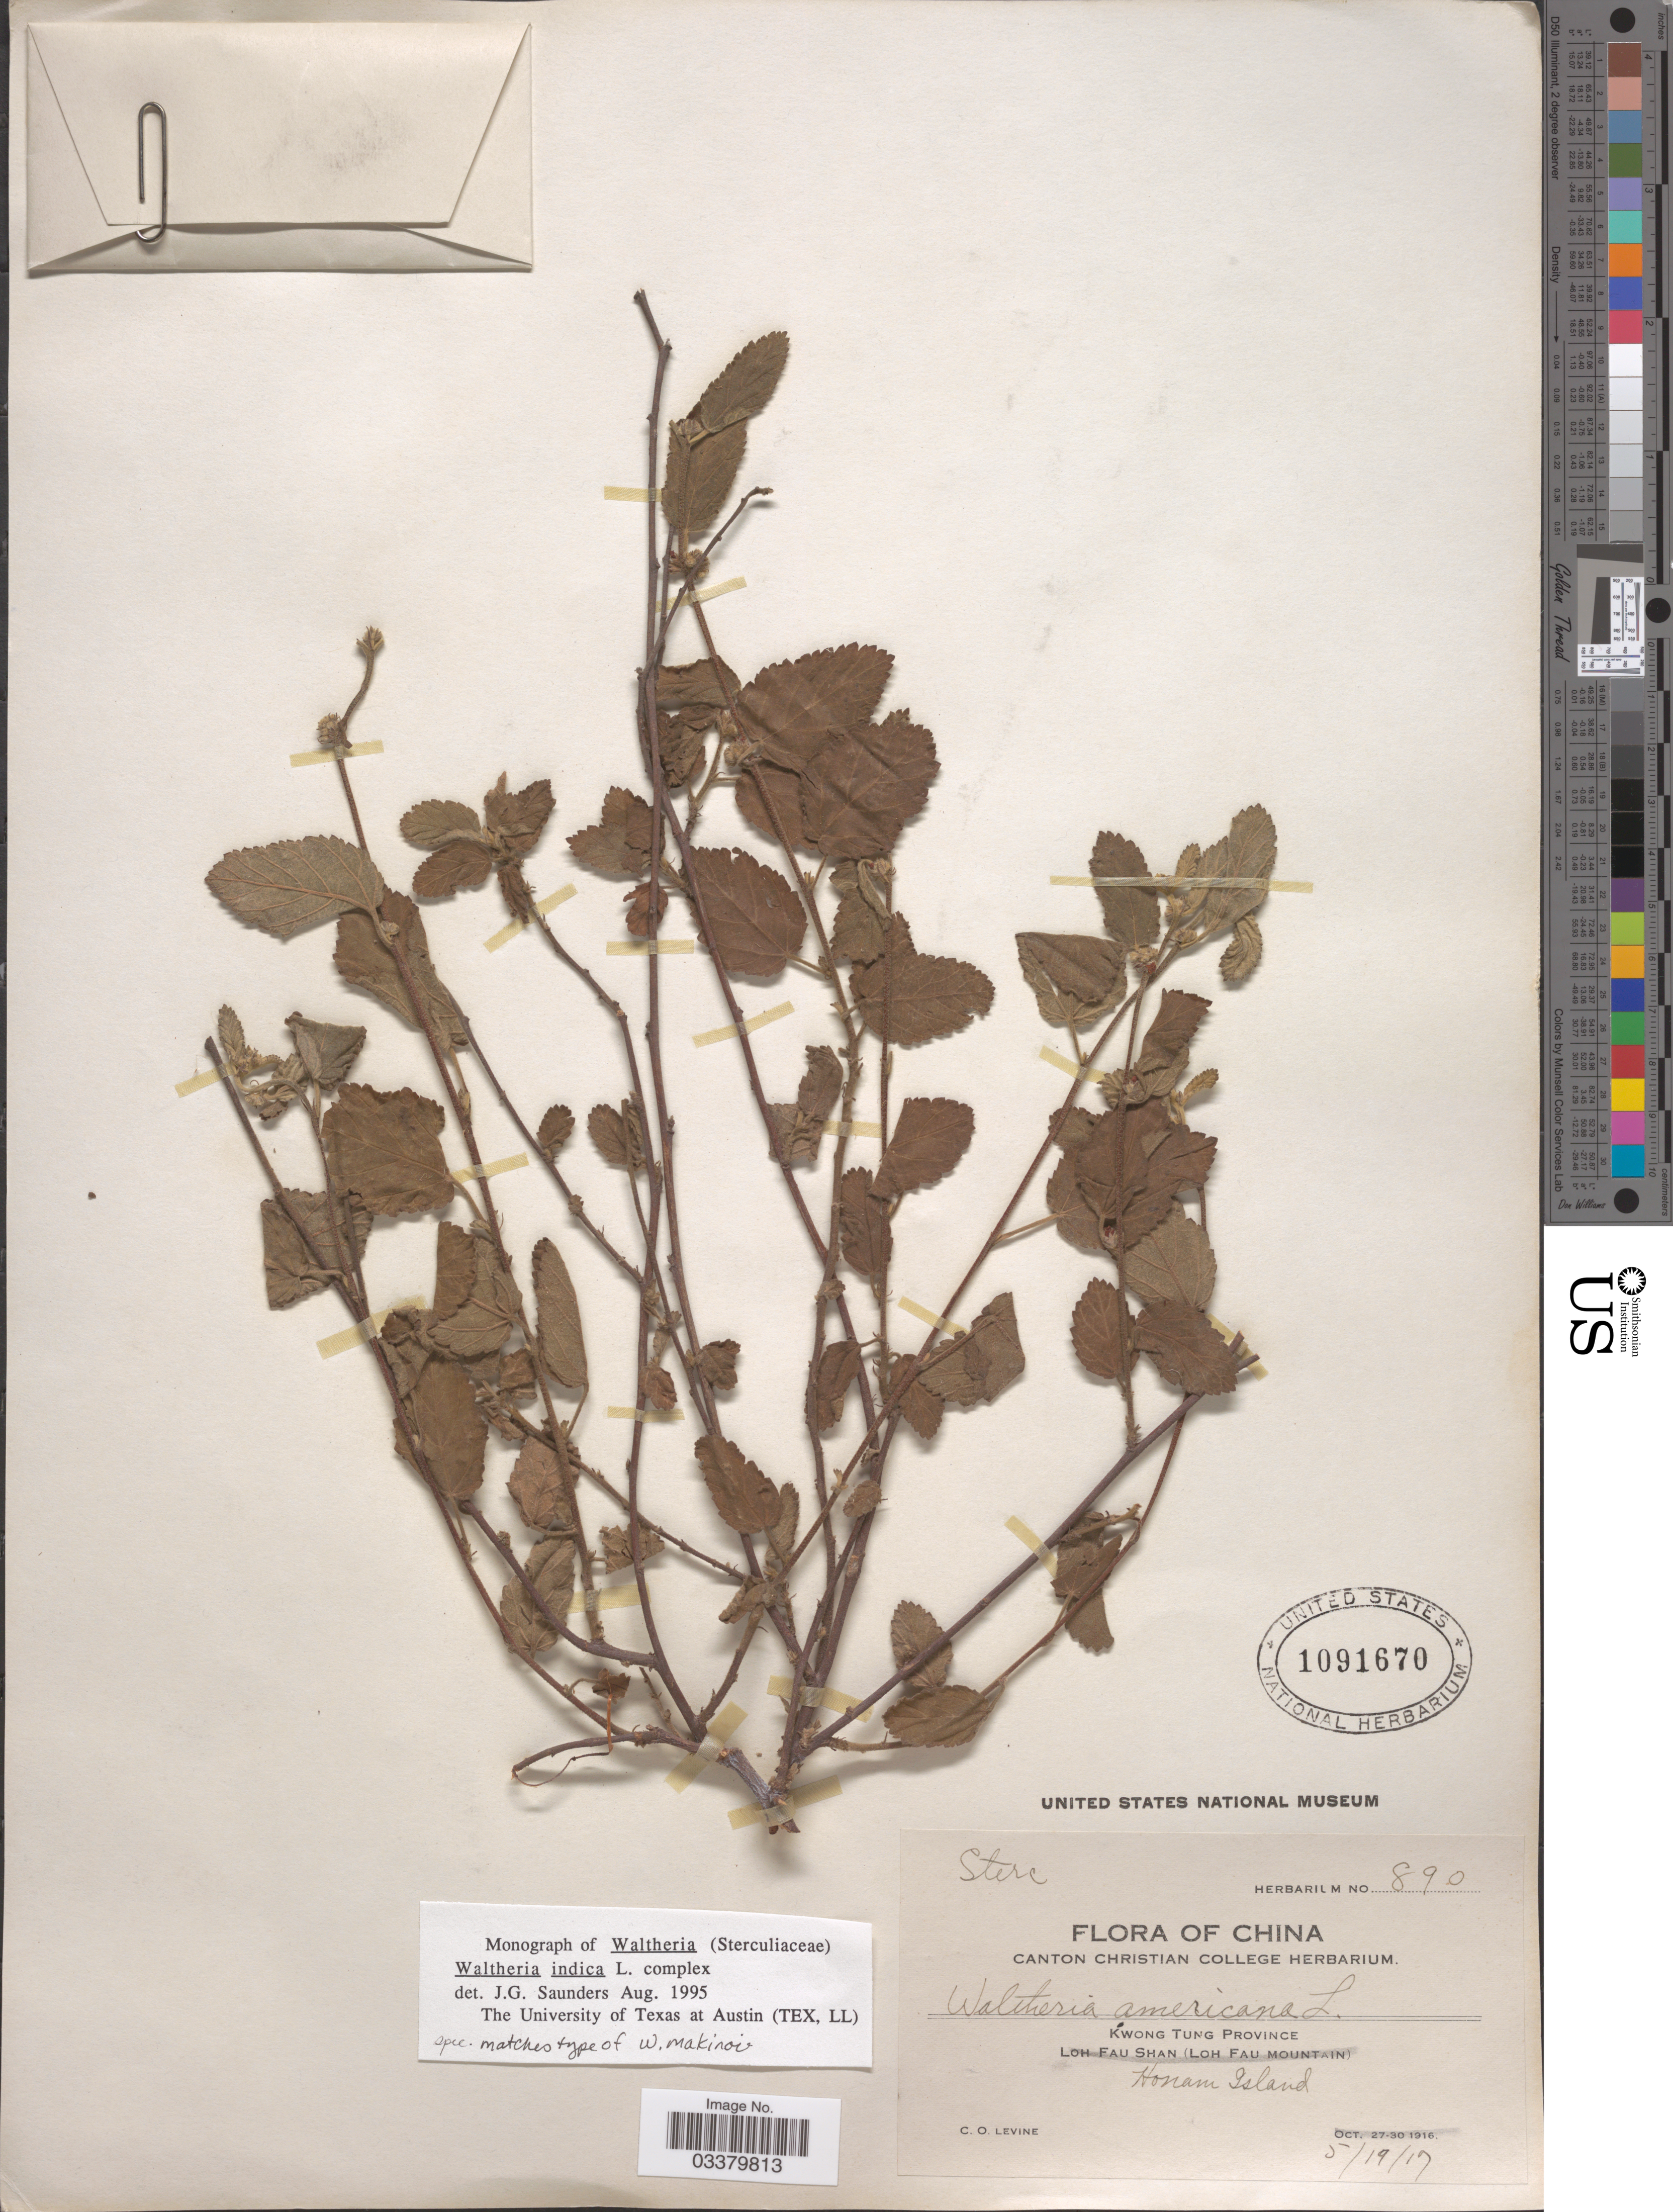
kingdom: Plantae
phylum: Tracheophyta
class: Magnoliopsida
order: Malvales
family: Malvaceae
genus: Waltheria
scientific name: Waltheria indica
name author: L.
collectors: C. O. Levine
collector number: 890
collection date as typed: Transcribed d/m/y: 19/5/17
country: China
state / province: Guangdong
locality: Kwong Tung Province, Honam Island.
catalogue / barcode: US 1091670